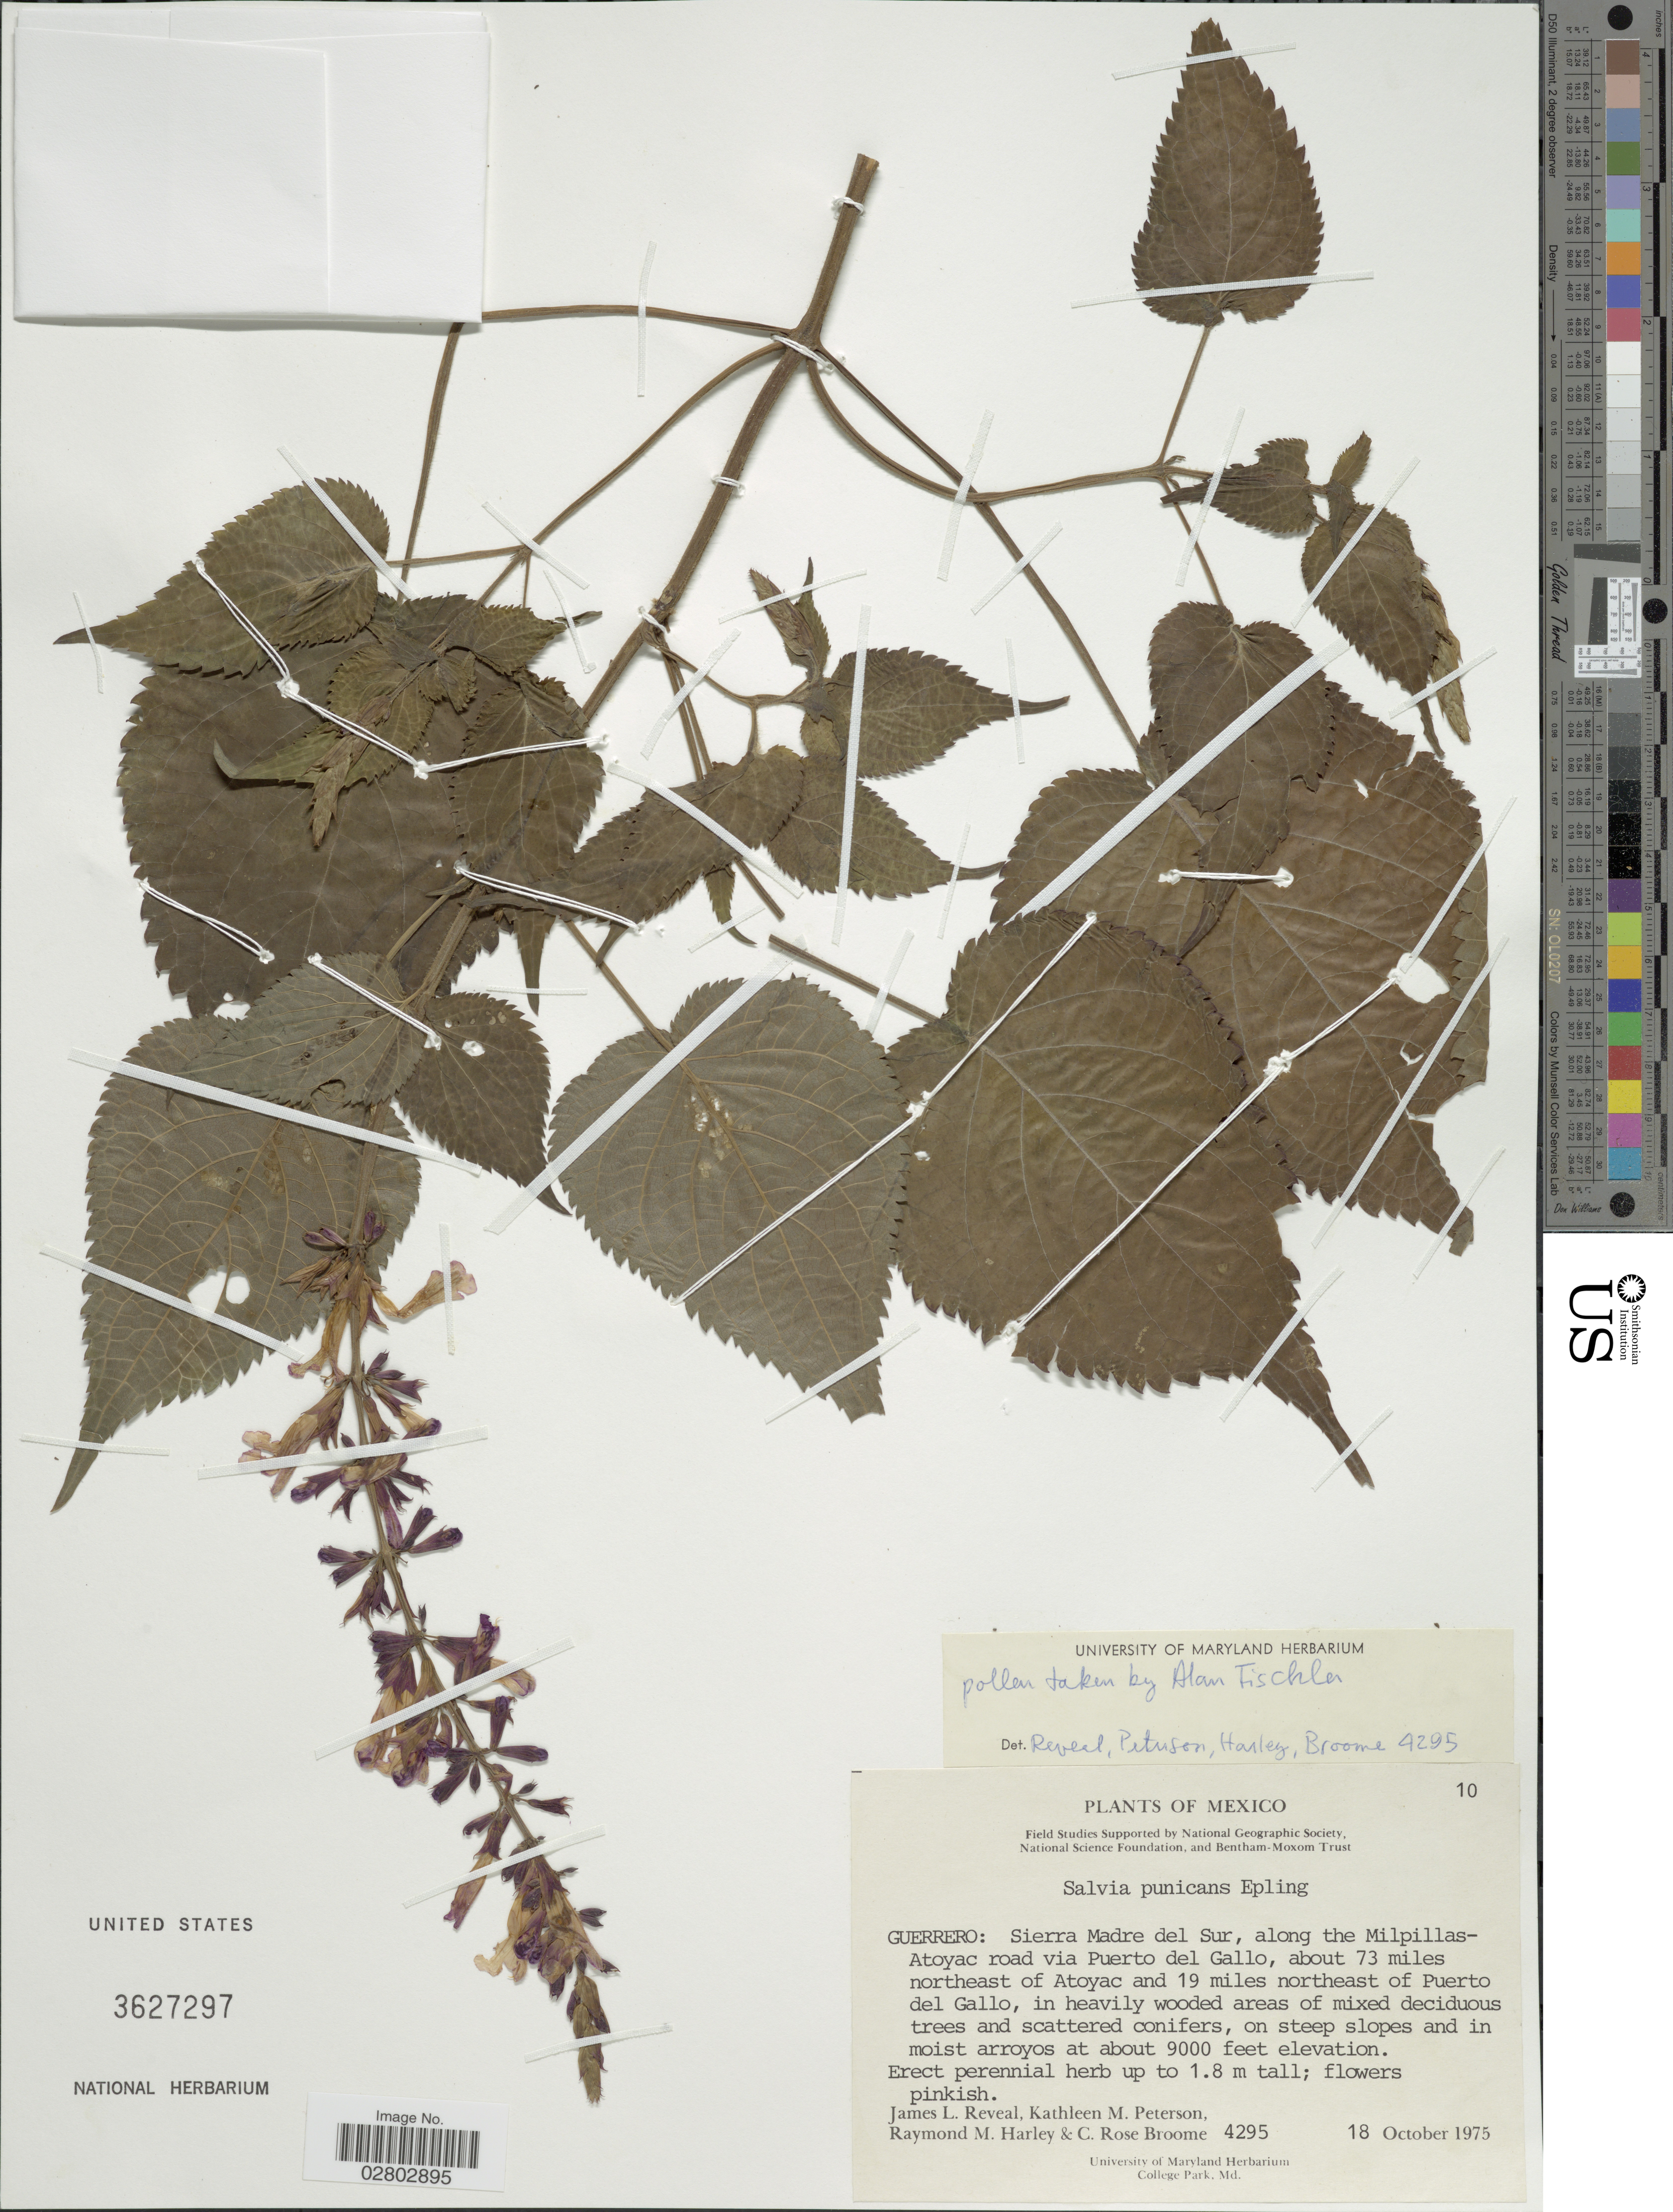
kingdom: Plantae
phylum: Tracheophyta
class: Magnoliopsida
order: Lamiales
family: Lamiaceae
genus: Salvia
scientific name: Salvia punicans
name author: Epling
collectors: J. L. Reveal, K. Peterson, R. M. Harley & C. R. Broome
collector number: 4295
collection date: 1975-10-18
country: Mexico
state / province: Guerrero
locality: Guerrero: Sierra Madre del Sur, along the Milpillas-Atoyac road via Puerto del Gallo, about 73 miles northeast of Atoyac and 19 miles northeast of Puerto del Gallo.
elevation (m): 2743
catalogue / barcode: US 3627297